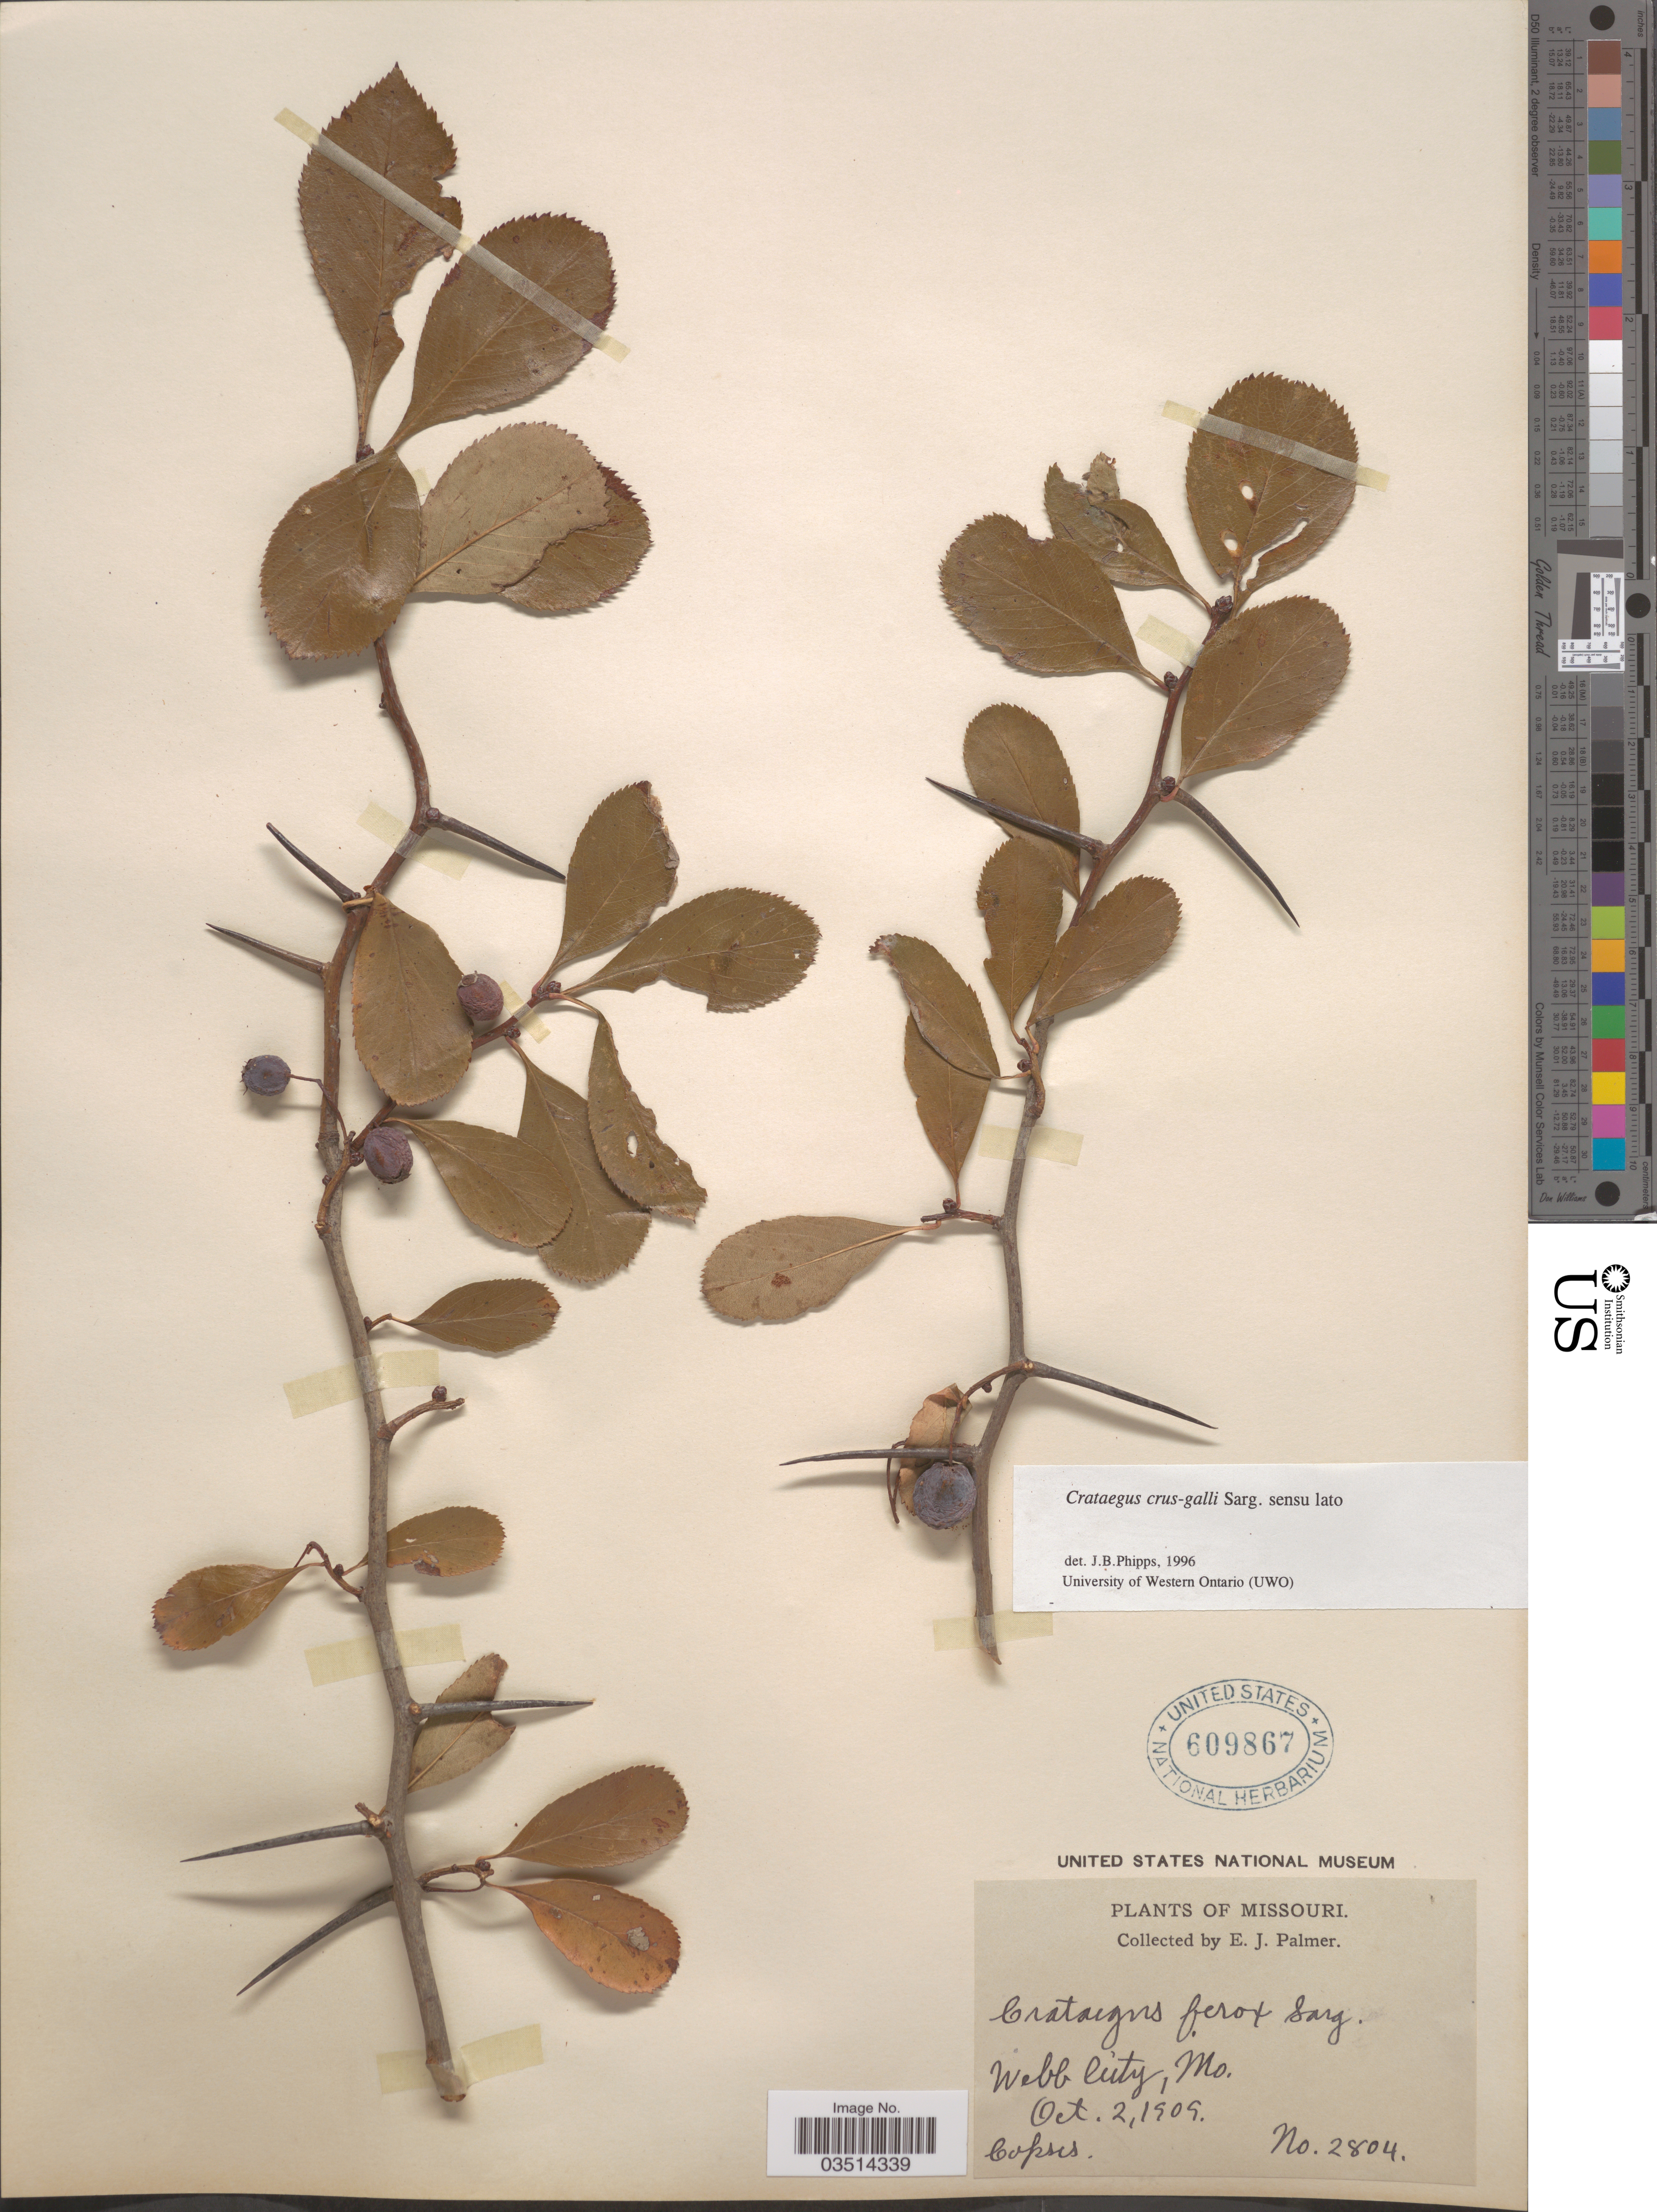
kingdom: Plantae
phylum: Tracheophyta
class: Magnoliopsida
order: Rosales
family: Rosaceae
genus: Crataegus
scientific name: Crataegus crus-galli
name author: L.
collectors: E. J. Palmer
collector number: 2804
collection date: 1909-10-02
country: United States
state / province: Missouri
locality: Webb City.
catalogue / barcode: US 609867